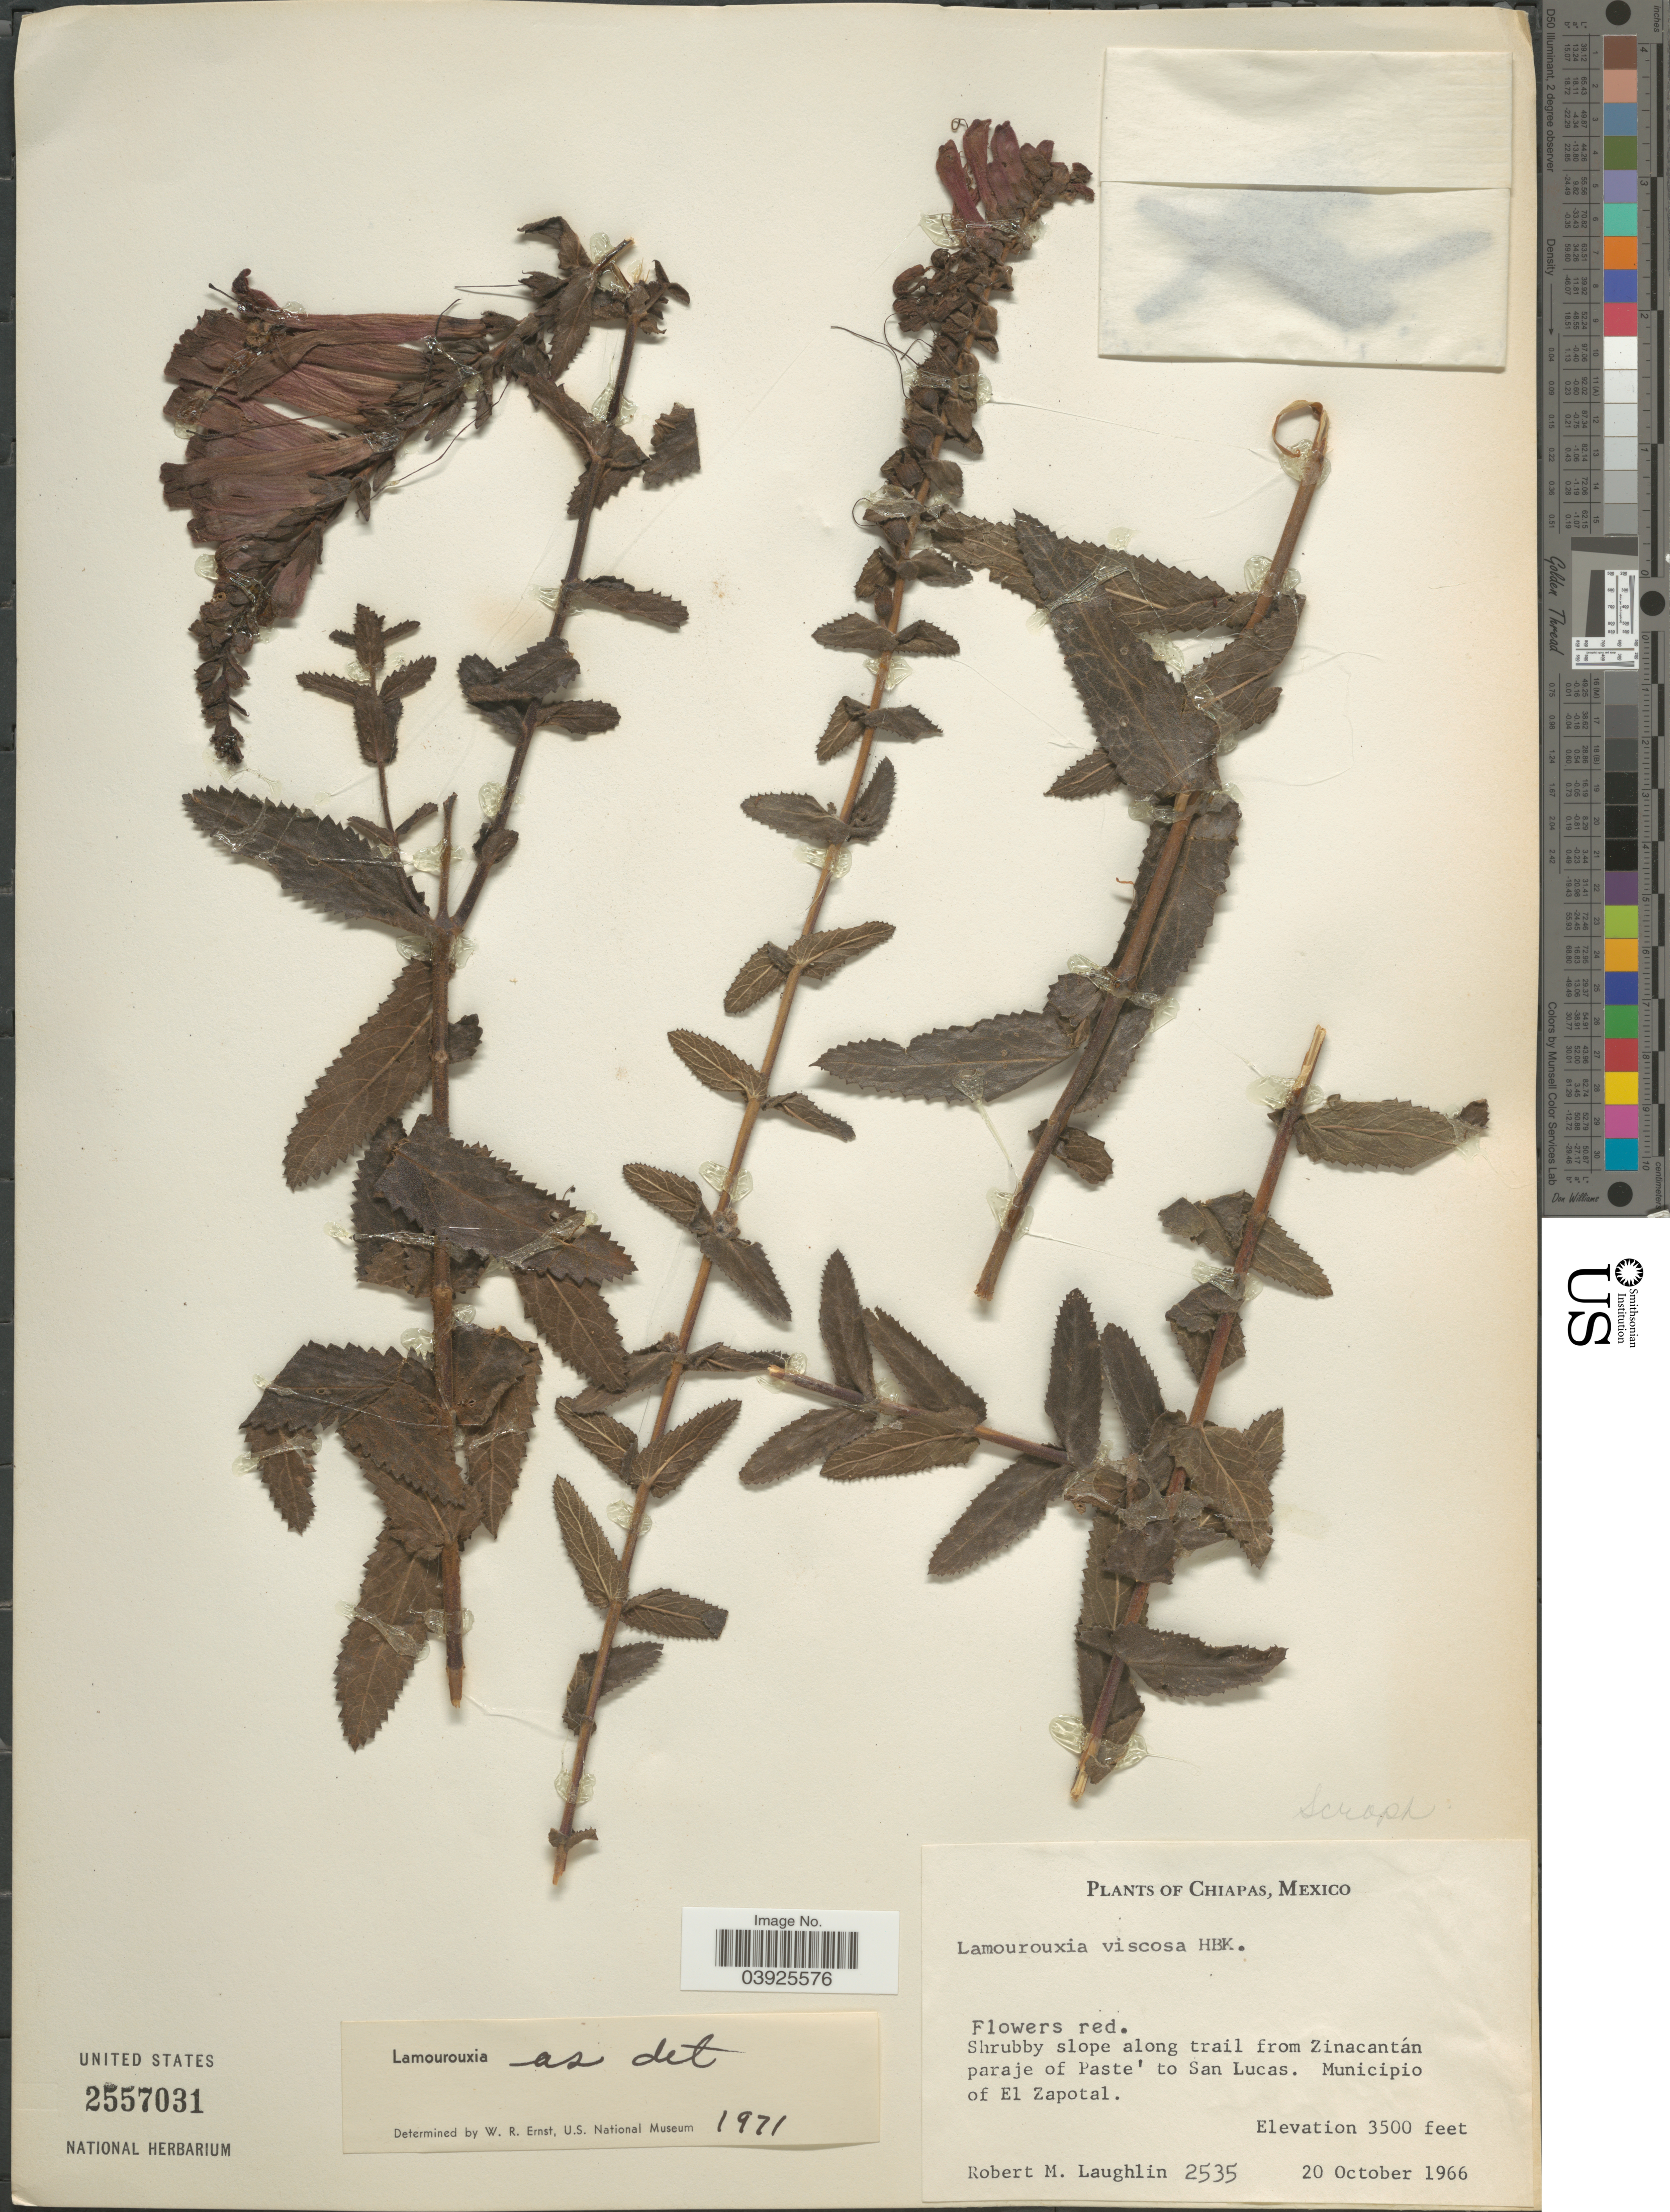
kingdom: Plantae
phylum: Tracheophyta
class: Magnoliopsida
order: Lamiales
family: Orobanchaceae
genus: Lamourouxia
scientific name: Lamourouxia viscosa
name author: Kunth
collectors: R. M. Laughlin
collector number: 2535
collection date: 1966-10-20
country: Mexico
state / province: Chiapas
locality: Along trail from Zinacantán paraje of Paste to San Lucas. Municipio of El Zapotal.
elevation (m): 1067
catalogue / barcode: US 2557031